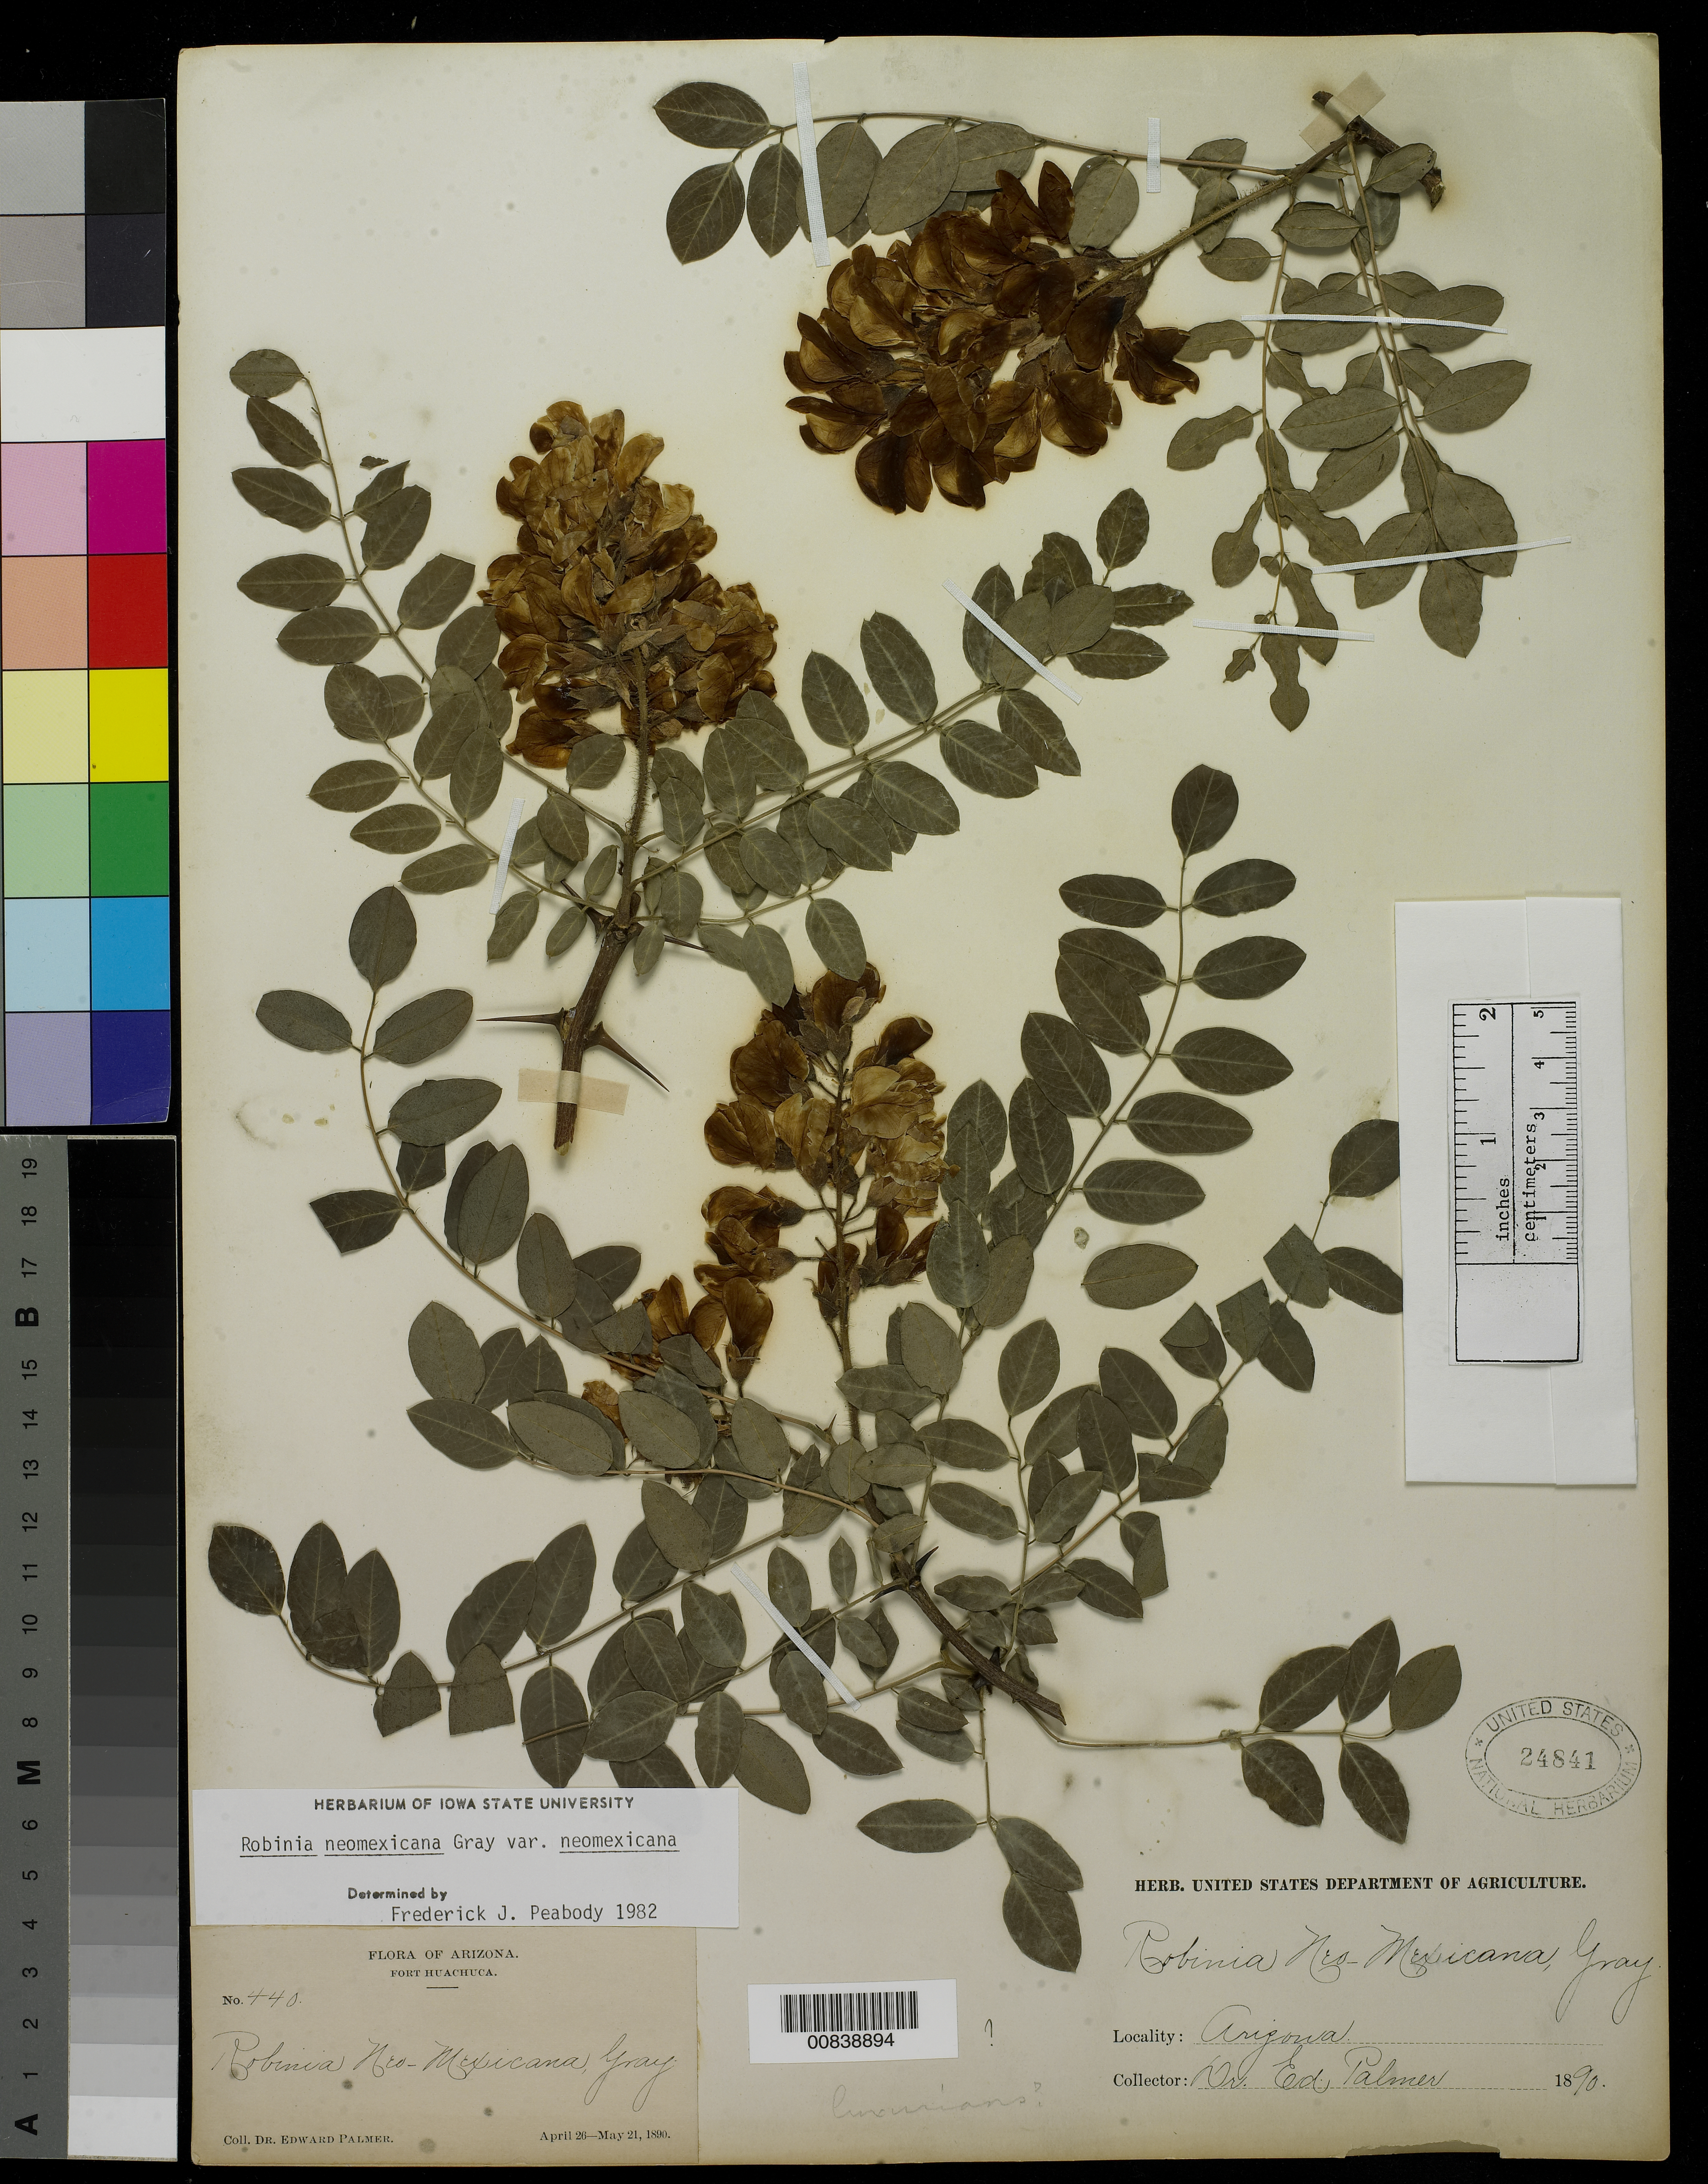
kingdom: Plantae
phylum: Tracheophyta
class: Magnoliopsida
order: Fabales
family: Fabaceae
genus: Robinia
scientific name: Robinia neomexicana var. neomexicana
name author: A. Gray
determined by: Peabody, F. J.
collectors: E. Palmer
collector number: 440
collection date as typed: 26 Apr 1890 to 21 May 1890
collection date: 1890-04-26/1890-05-21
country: United States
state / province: Arizona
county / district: Cochise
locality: Fort Huachuca.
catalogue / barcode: US 24841